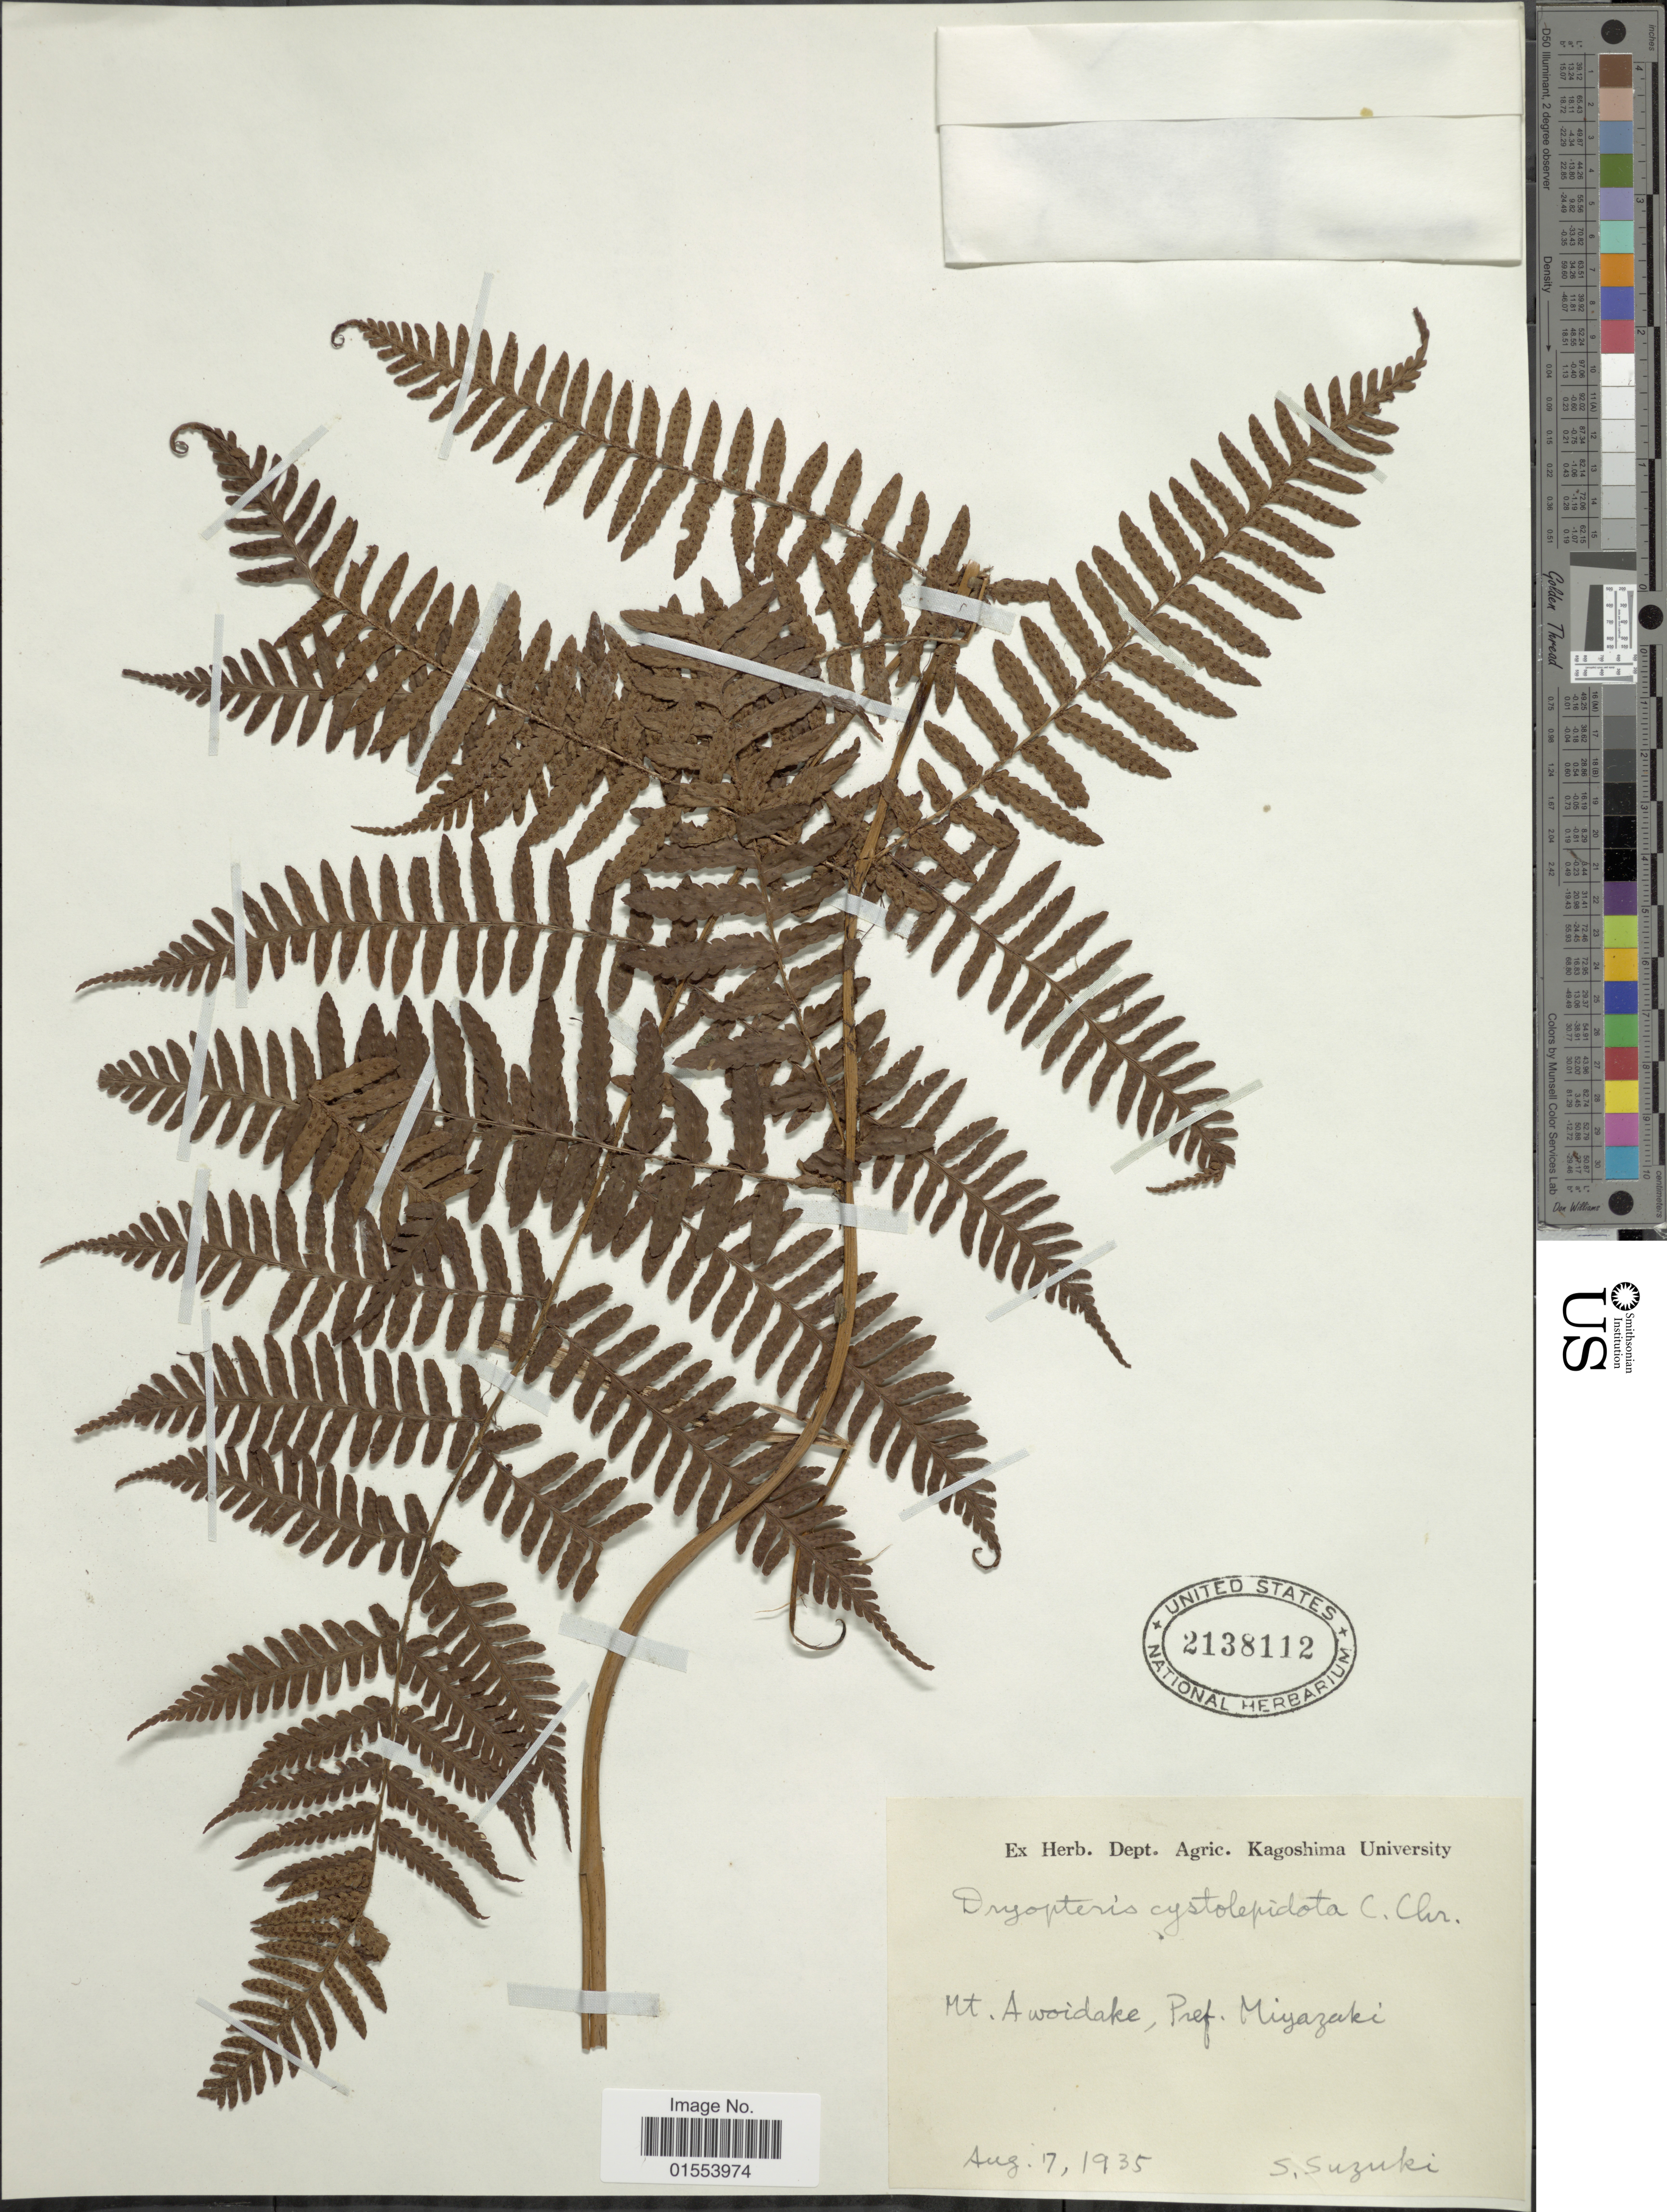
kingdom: Plantae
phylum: Tracheophyta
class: Polypodiopsida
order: Polypodiales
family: Dryopteridaceae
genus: Dryopteris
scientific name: Dryopteris cystolepidota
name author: (Miq.) C. Chr.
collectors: S. Suzuki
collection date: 1935-08-17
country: Japan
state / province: Miyazaki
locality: Mt. Awoidake, Pref. Mizyazaki.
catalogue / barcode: US 2138112